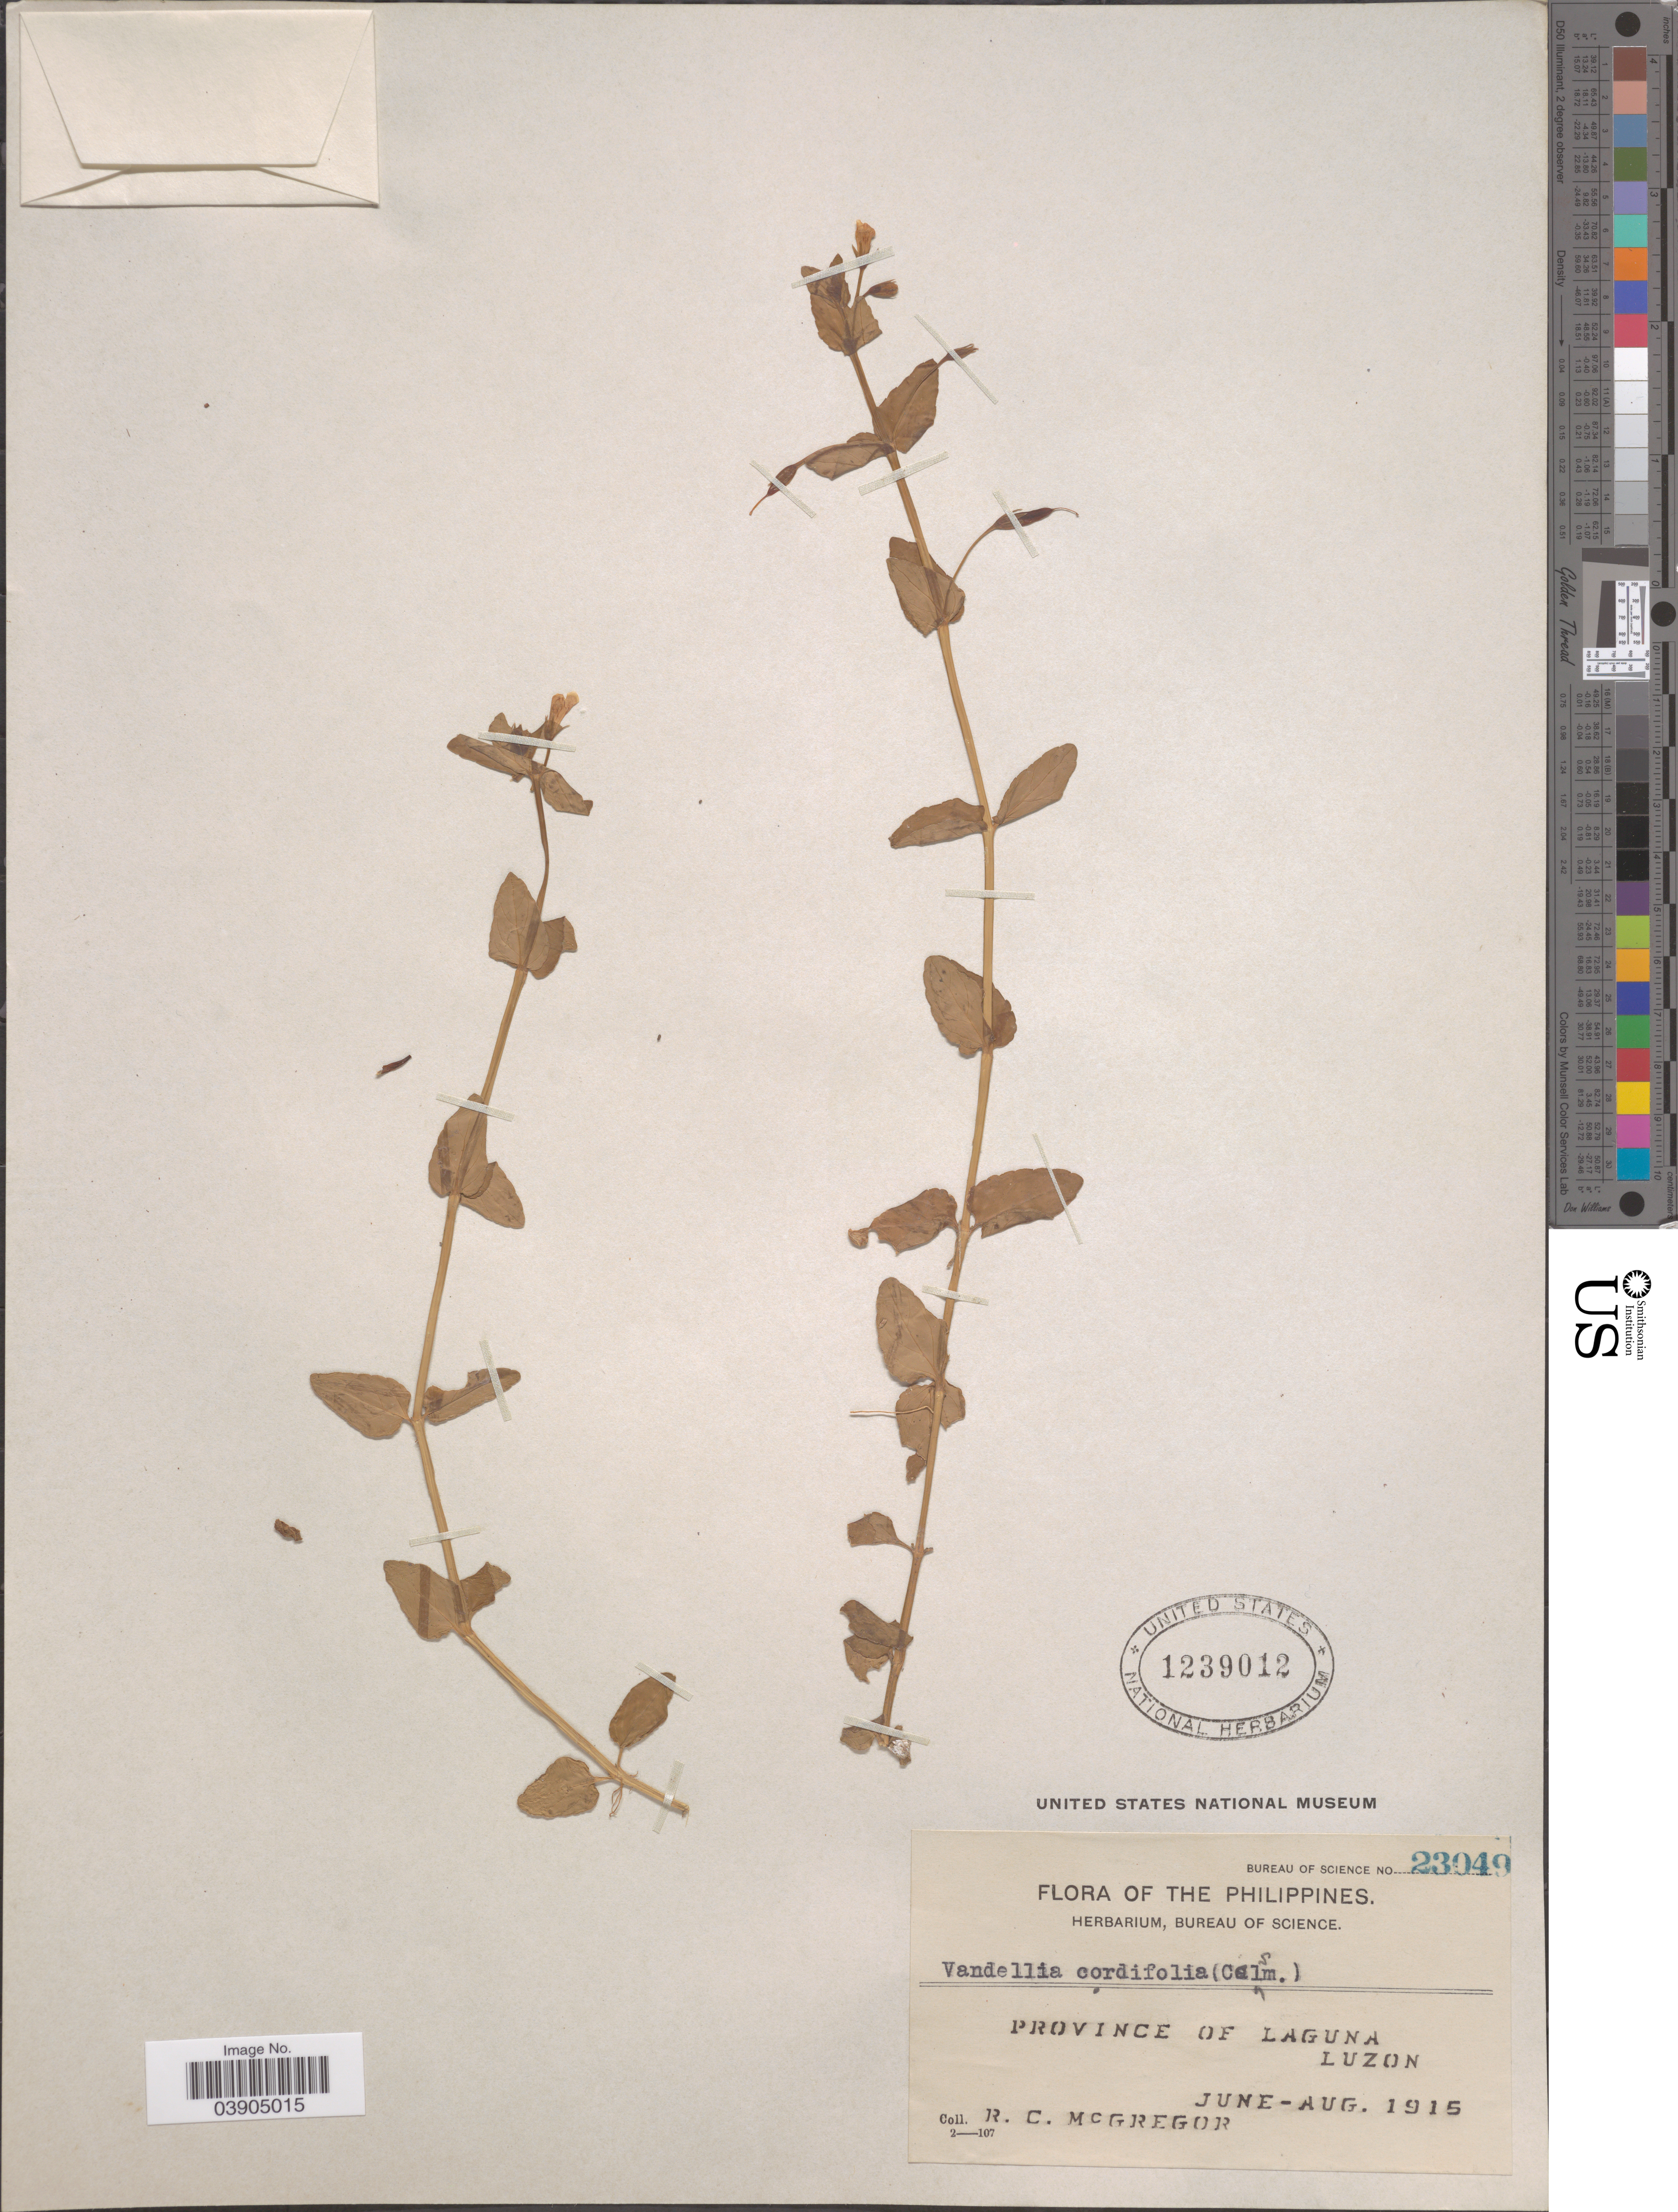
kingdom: Plantae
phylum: Tracheophyta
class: Magnoliopsida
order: Lamiales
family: Linderniaceae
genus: Lindernia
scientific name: Lindernia anagallis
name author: (Burm. f.) Pennell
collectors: R. C. McGregor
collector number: Bureau of Science 23049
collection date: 1915-06/1915-08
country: Philippines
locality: Province of Laguna, Luzon.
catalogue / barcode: US 1239012